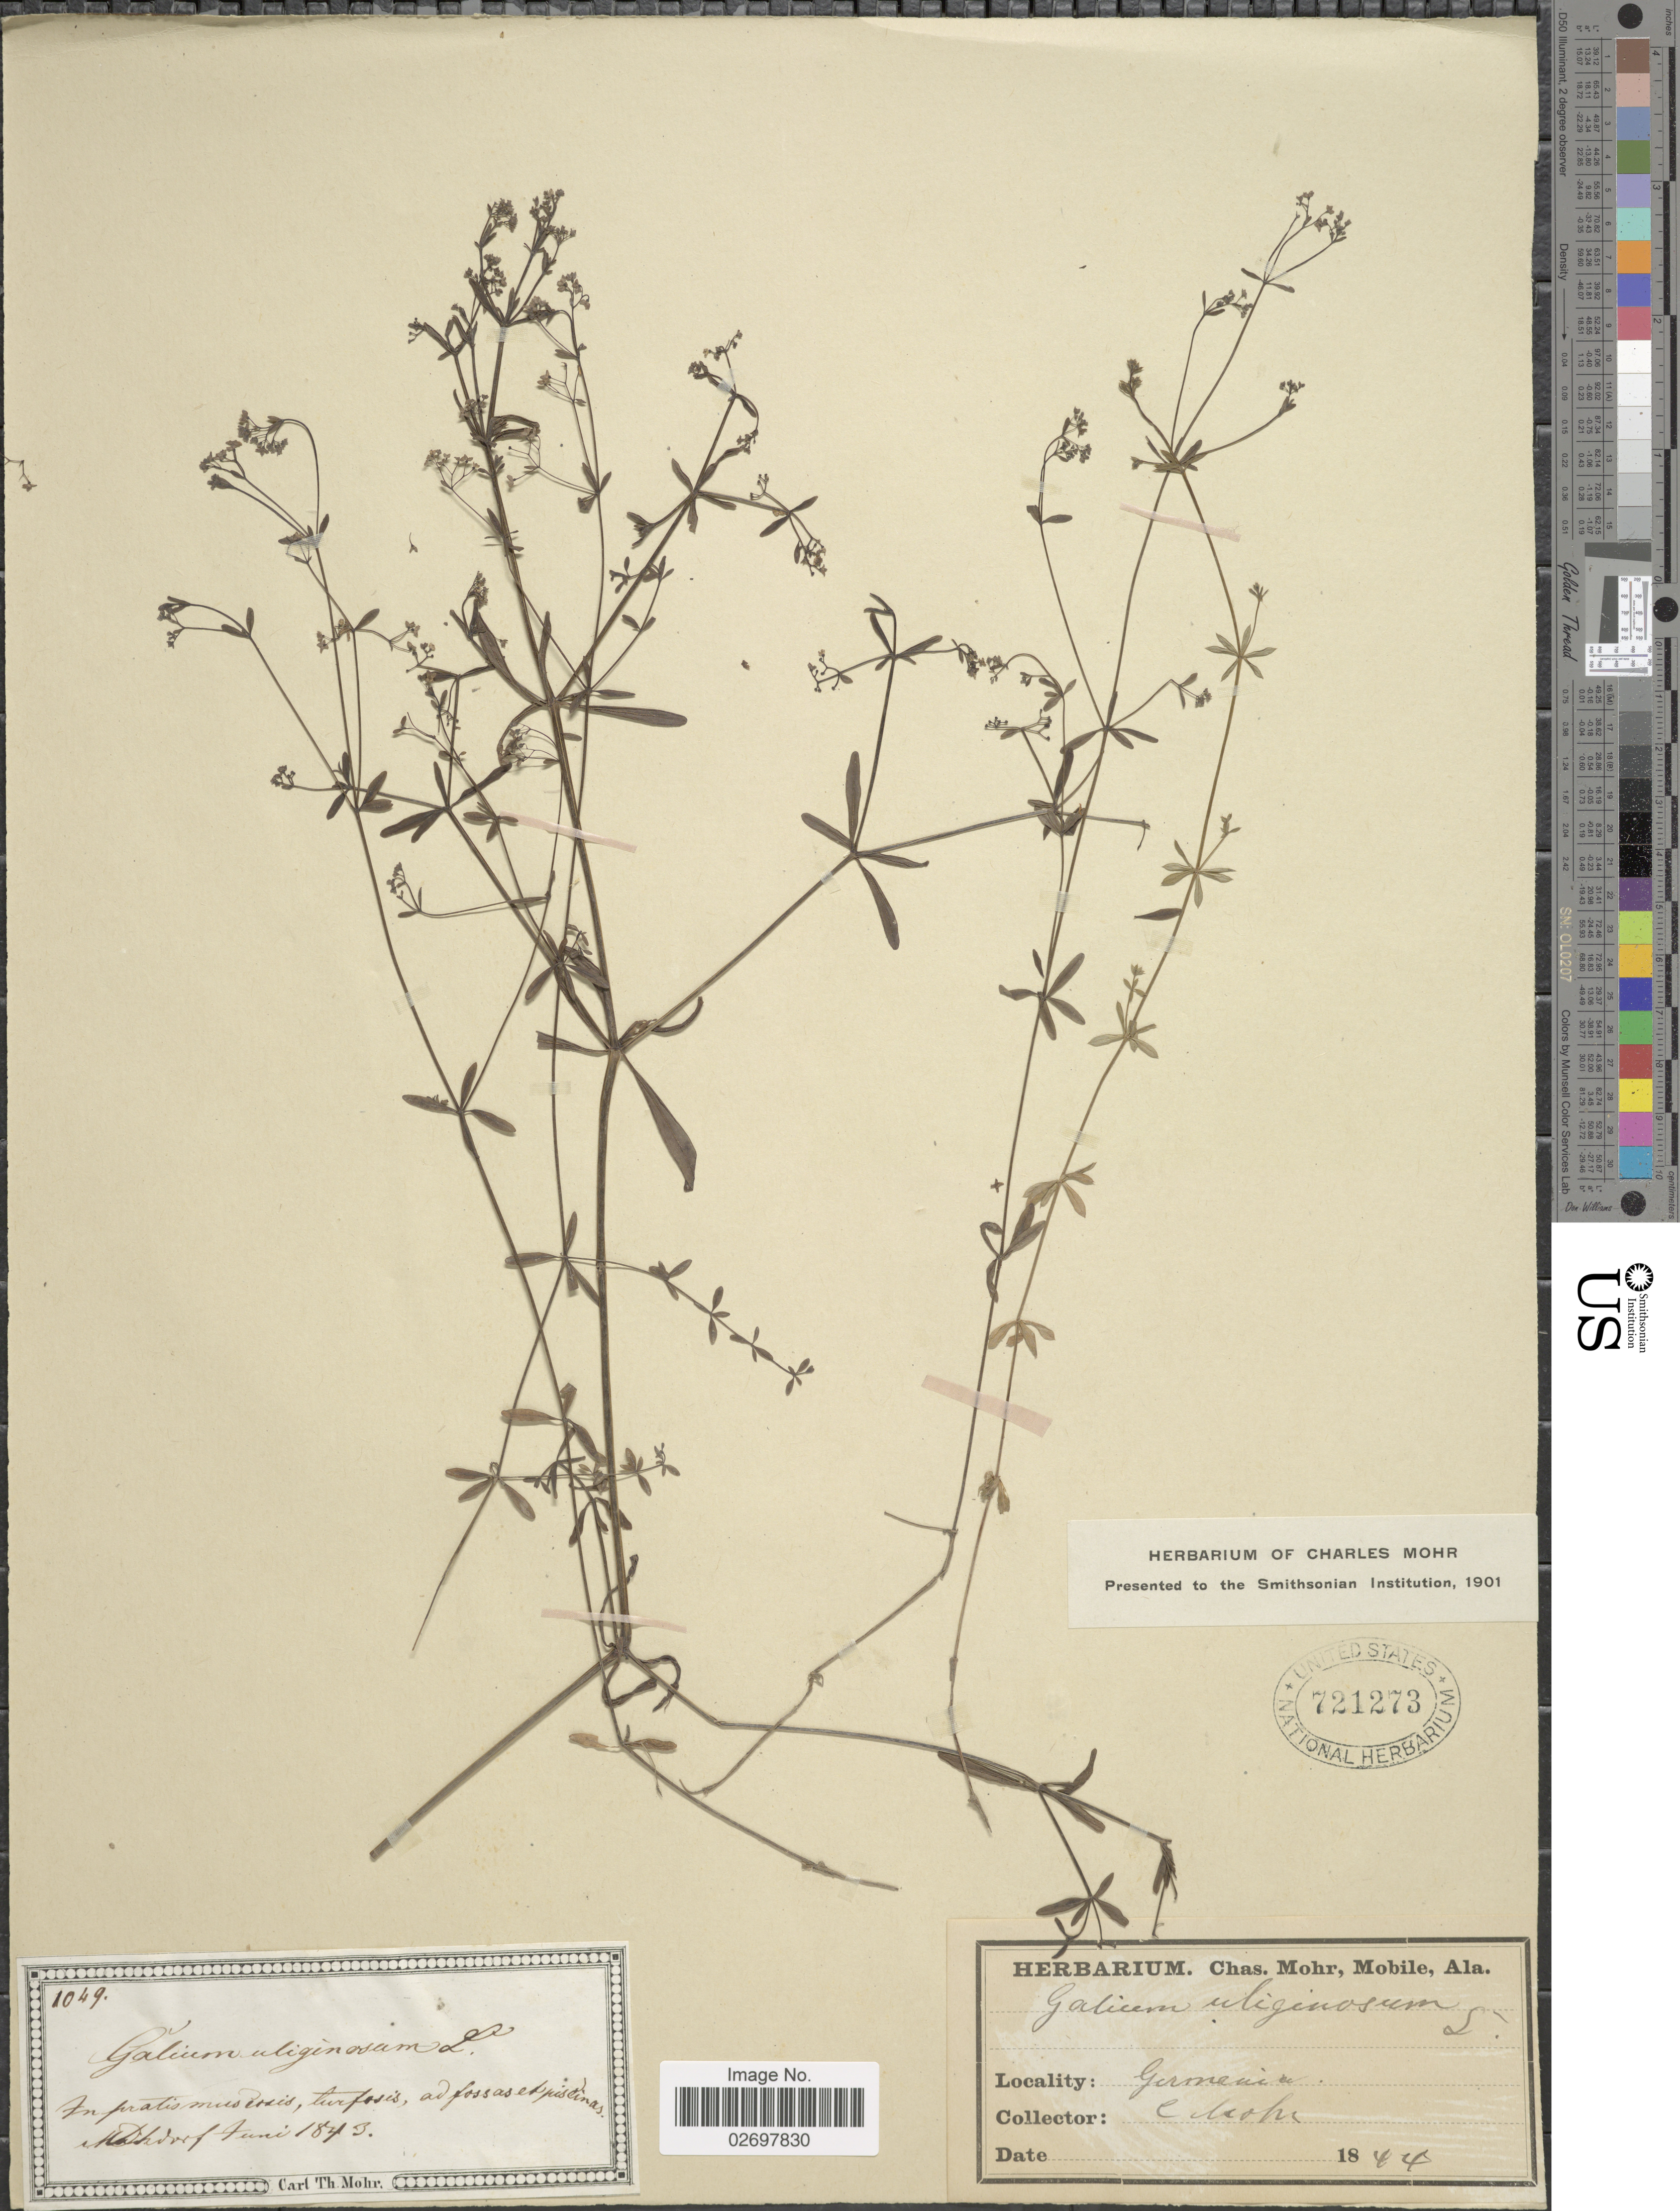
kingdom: Plantae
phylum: Tracheophyta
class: Magnoliopsida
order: Gentianales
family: Rubiaceae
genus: Galium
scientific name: Galium uliginosum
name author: L.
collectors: C. T. Mohr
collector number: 1049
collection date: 1843-06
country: Germany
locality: In pratis musiris, turfisis, ad fosas ad piscania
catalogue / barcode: US 721273